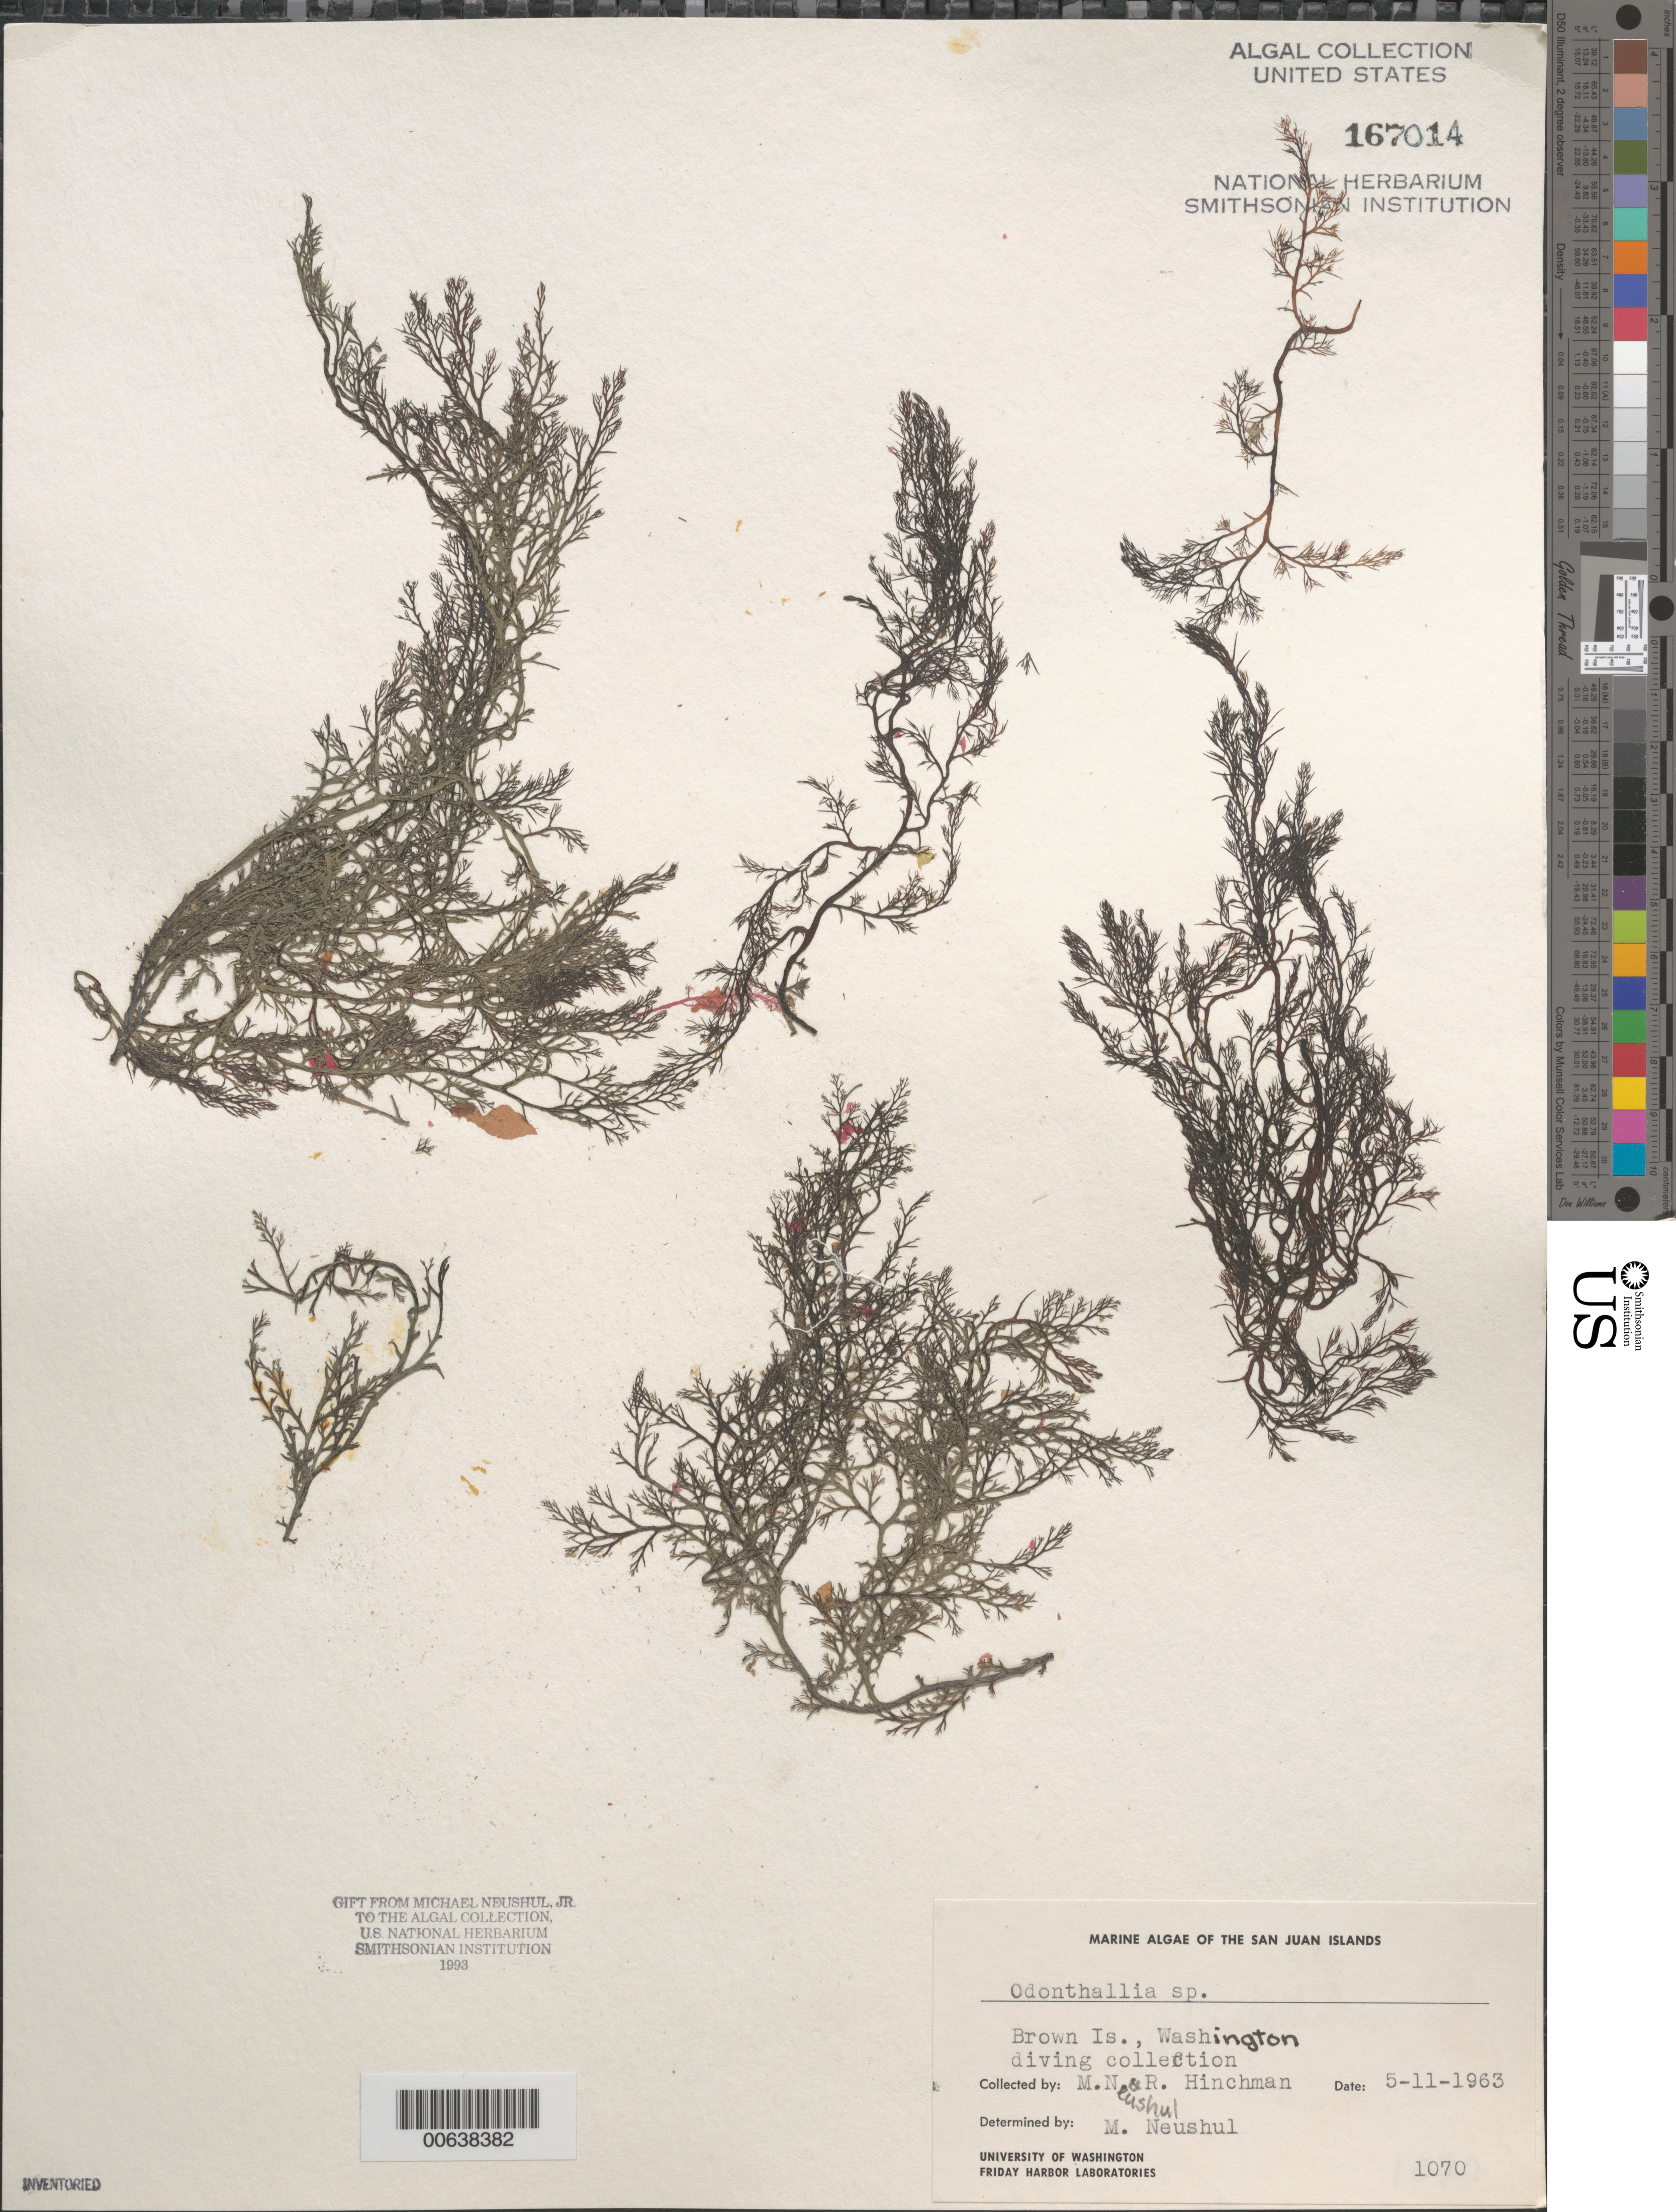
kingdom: Plantae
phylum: Rhodophyta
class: Florideophyceae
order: Ceramiales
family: Rhodomelaceae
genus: Odonthalia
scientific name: Odonthalia sp.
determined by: Neushul, M.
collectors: M. Neushul & R. Hinchman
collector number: Neushul 1070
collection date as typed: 11 May 1963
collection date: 1963-05-11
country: United States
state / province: Washington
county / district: San Juan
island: Brown Island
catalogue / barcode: US 167014